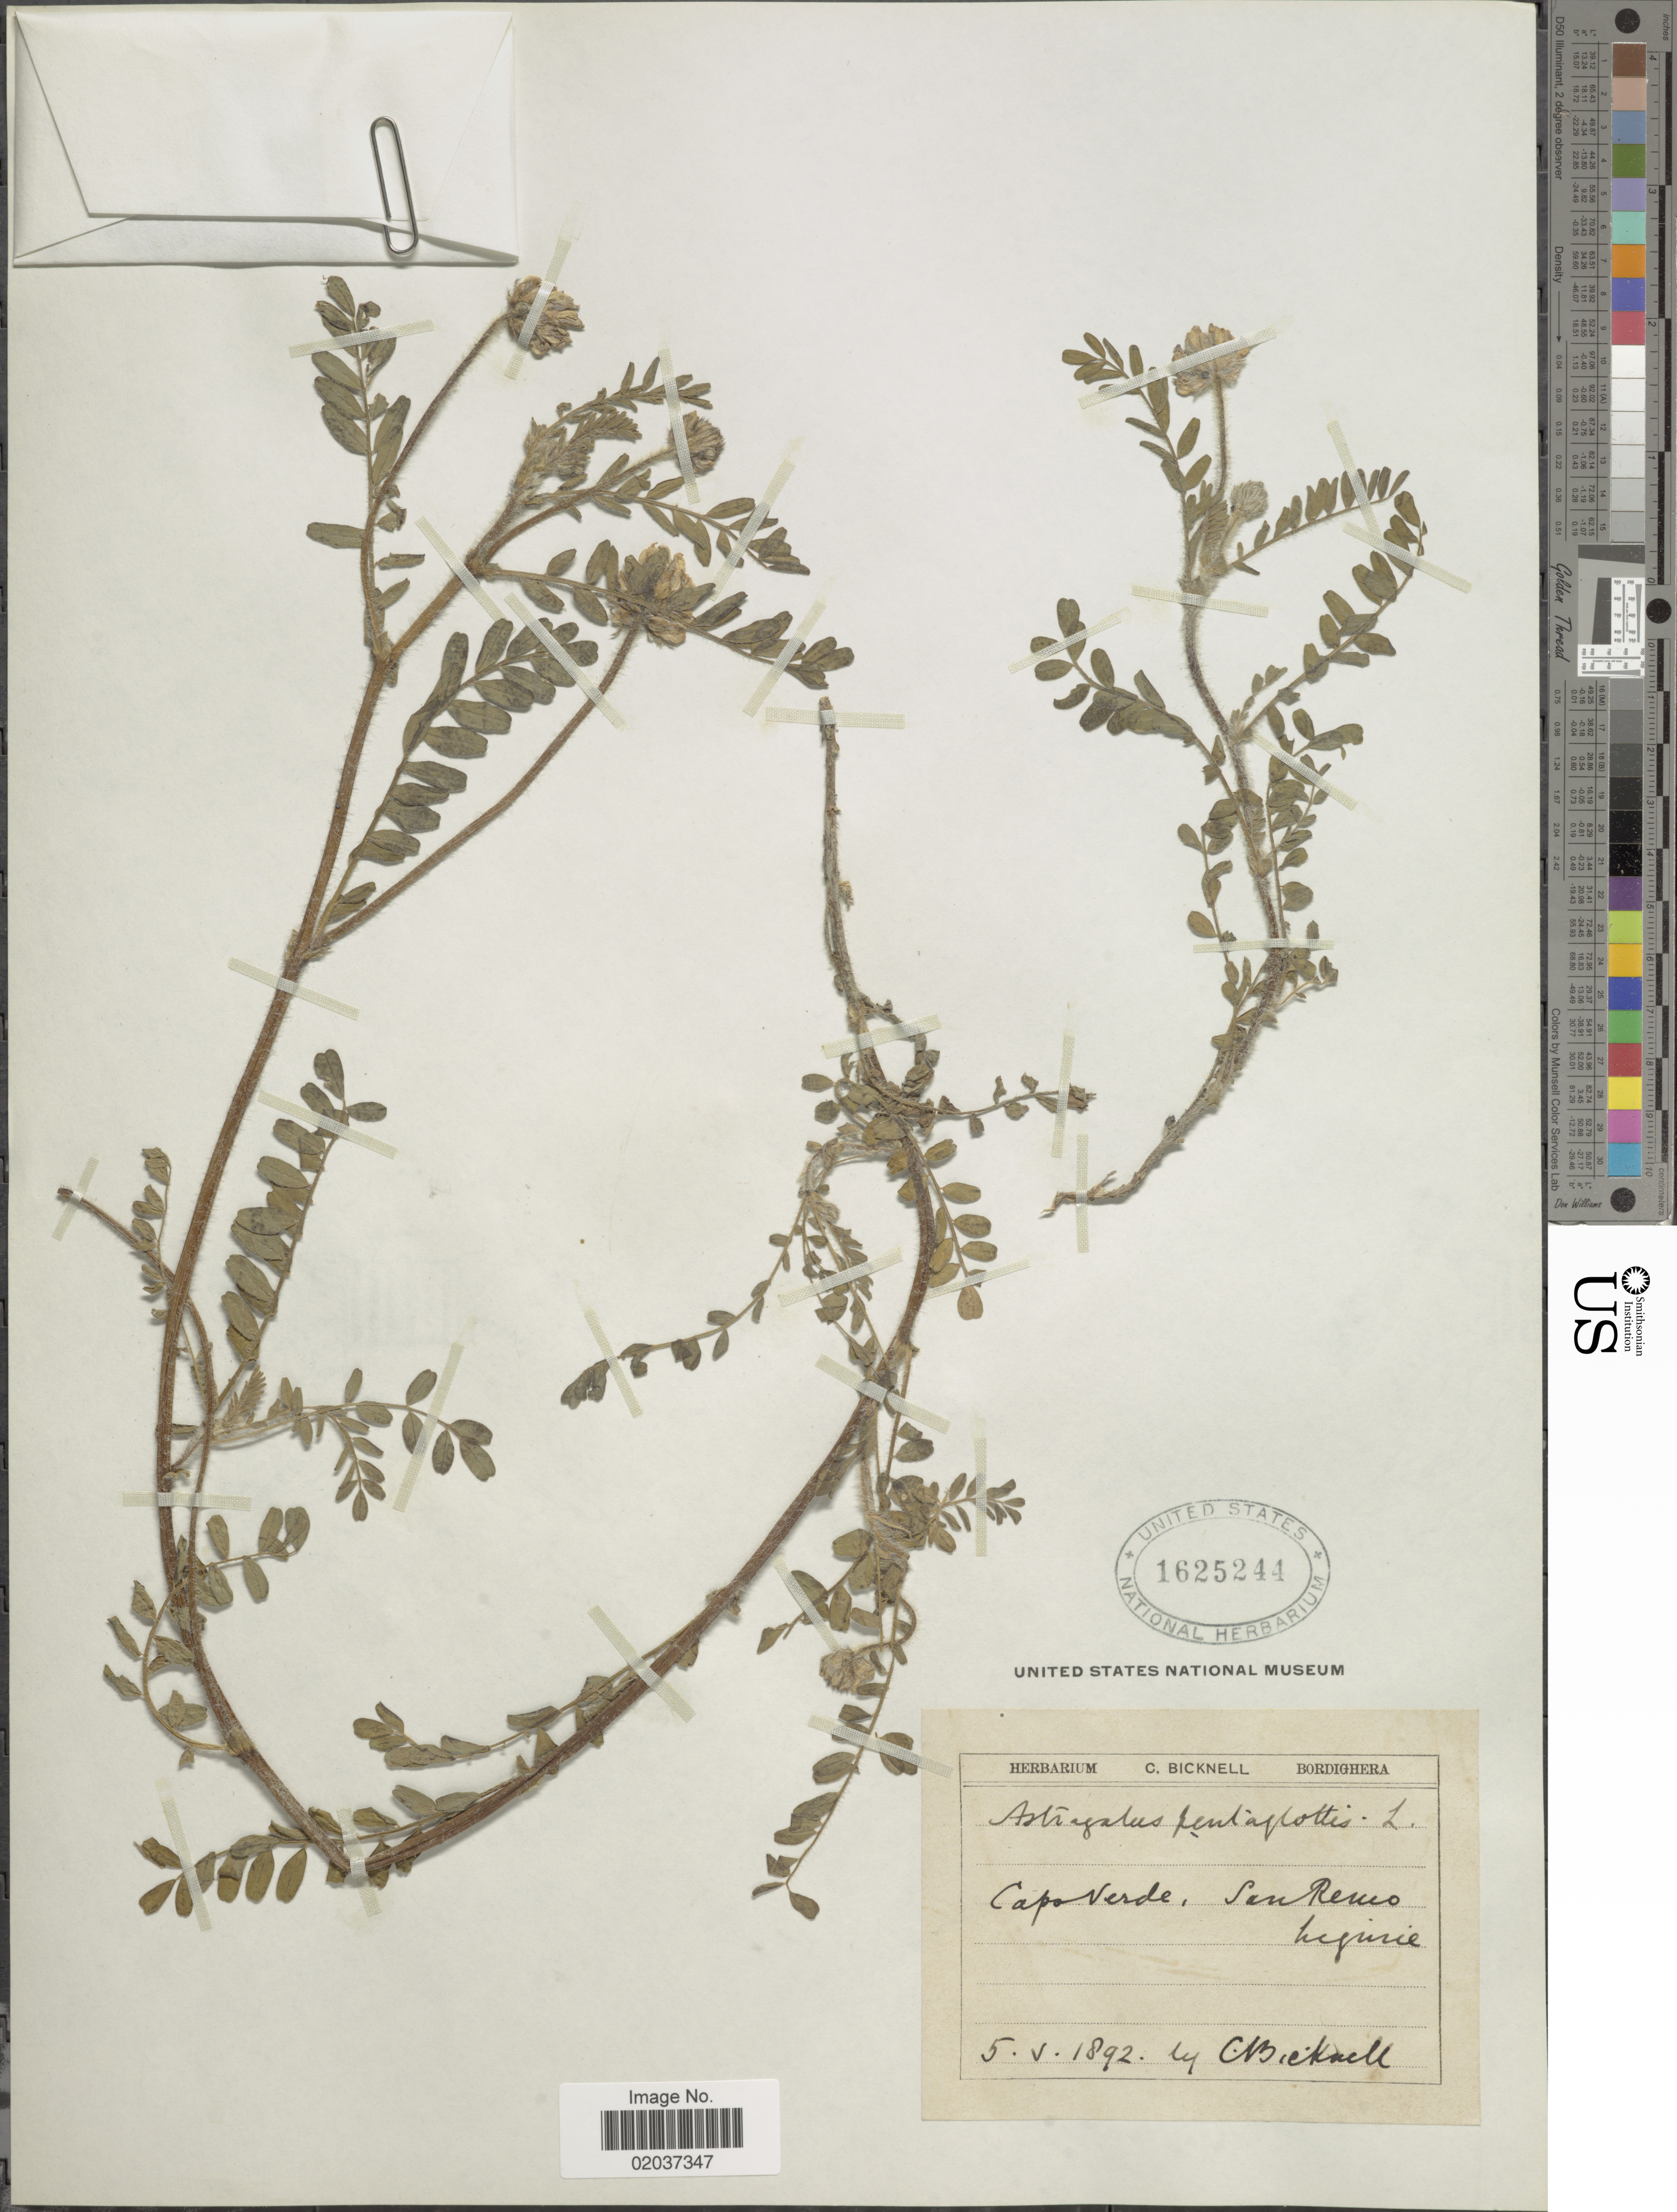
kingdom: Plantae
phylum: Tracheophyta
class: Magnoliopsida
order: Fabales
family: Fabaceae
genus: Astragalus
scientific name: Astragalus pentaglottis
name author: L.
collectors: C. Bicknell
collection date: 1892-05-06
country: Cape Verde Islands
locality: Capo Verde. San Remo.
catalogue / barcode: US 1625244